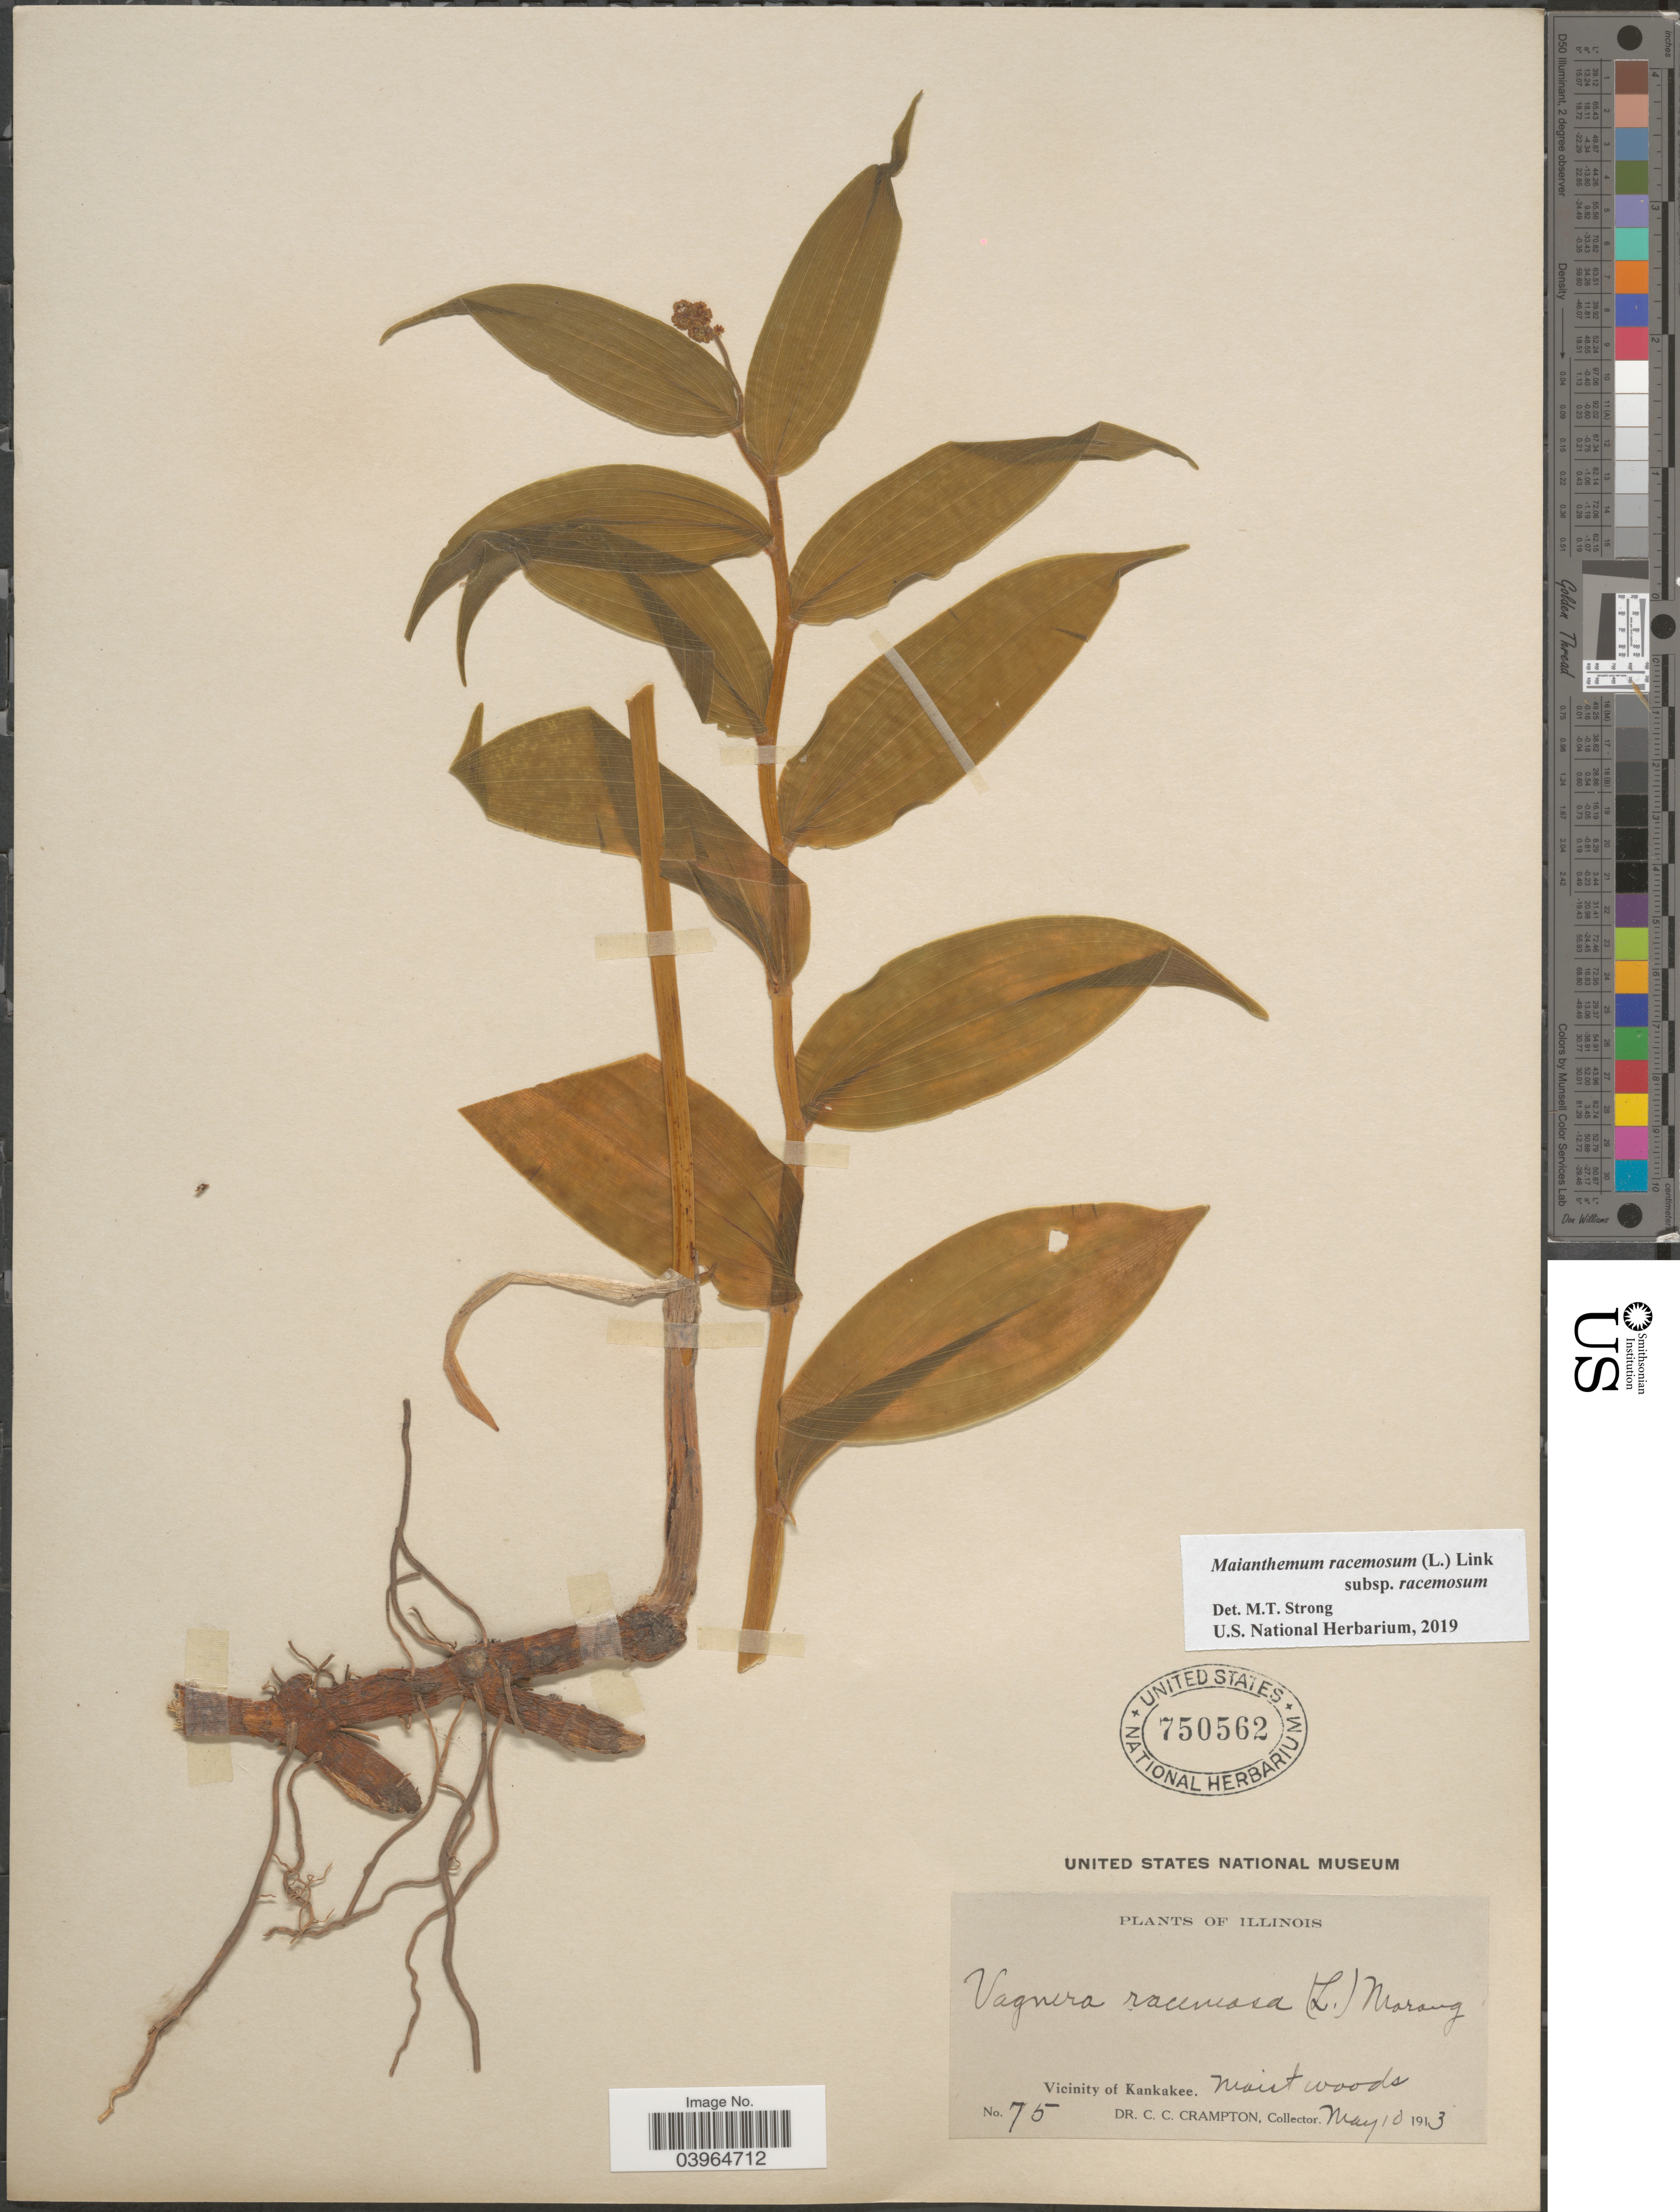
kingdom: Plantae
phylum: Tracheophyta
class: Liliopsida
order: Asparagales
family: Asparagaceae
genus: Maianthemum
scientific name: Maianthemum racemosum subsp. racemosum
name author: (L.) Link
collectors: C. Crampton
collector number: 75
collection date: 1913-05-10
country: United States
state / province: Illinois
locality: Vicinity of Kankakee.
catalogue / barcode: US 750562